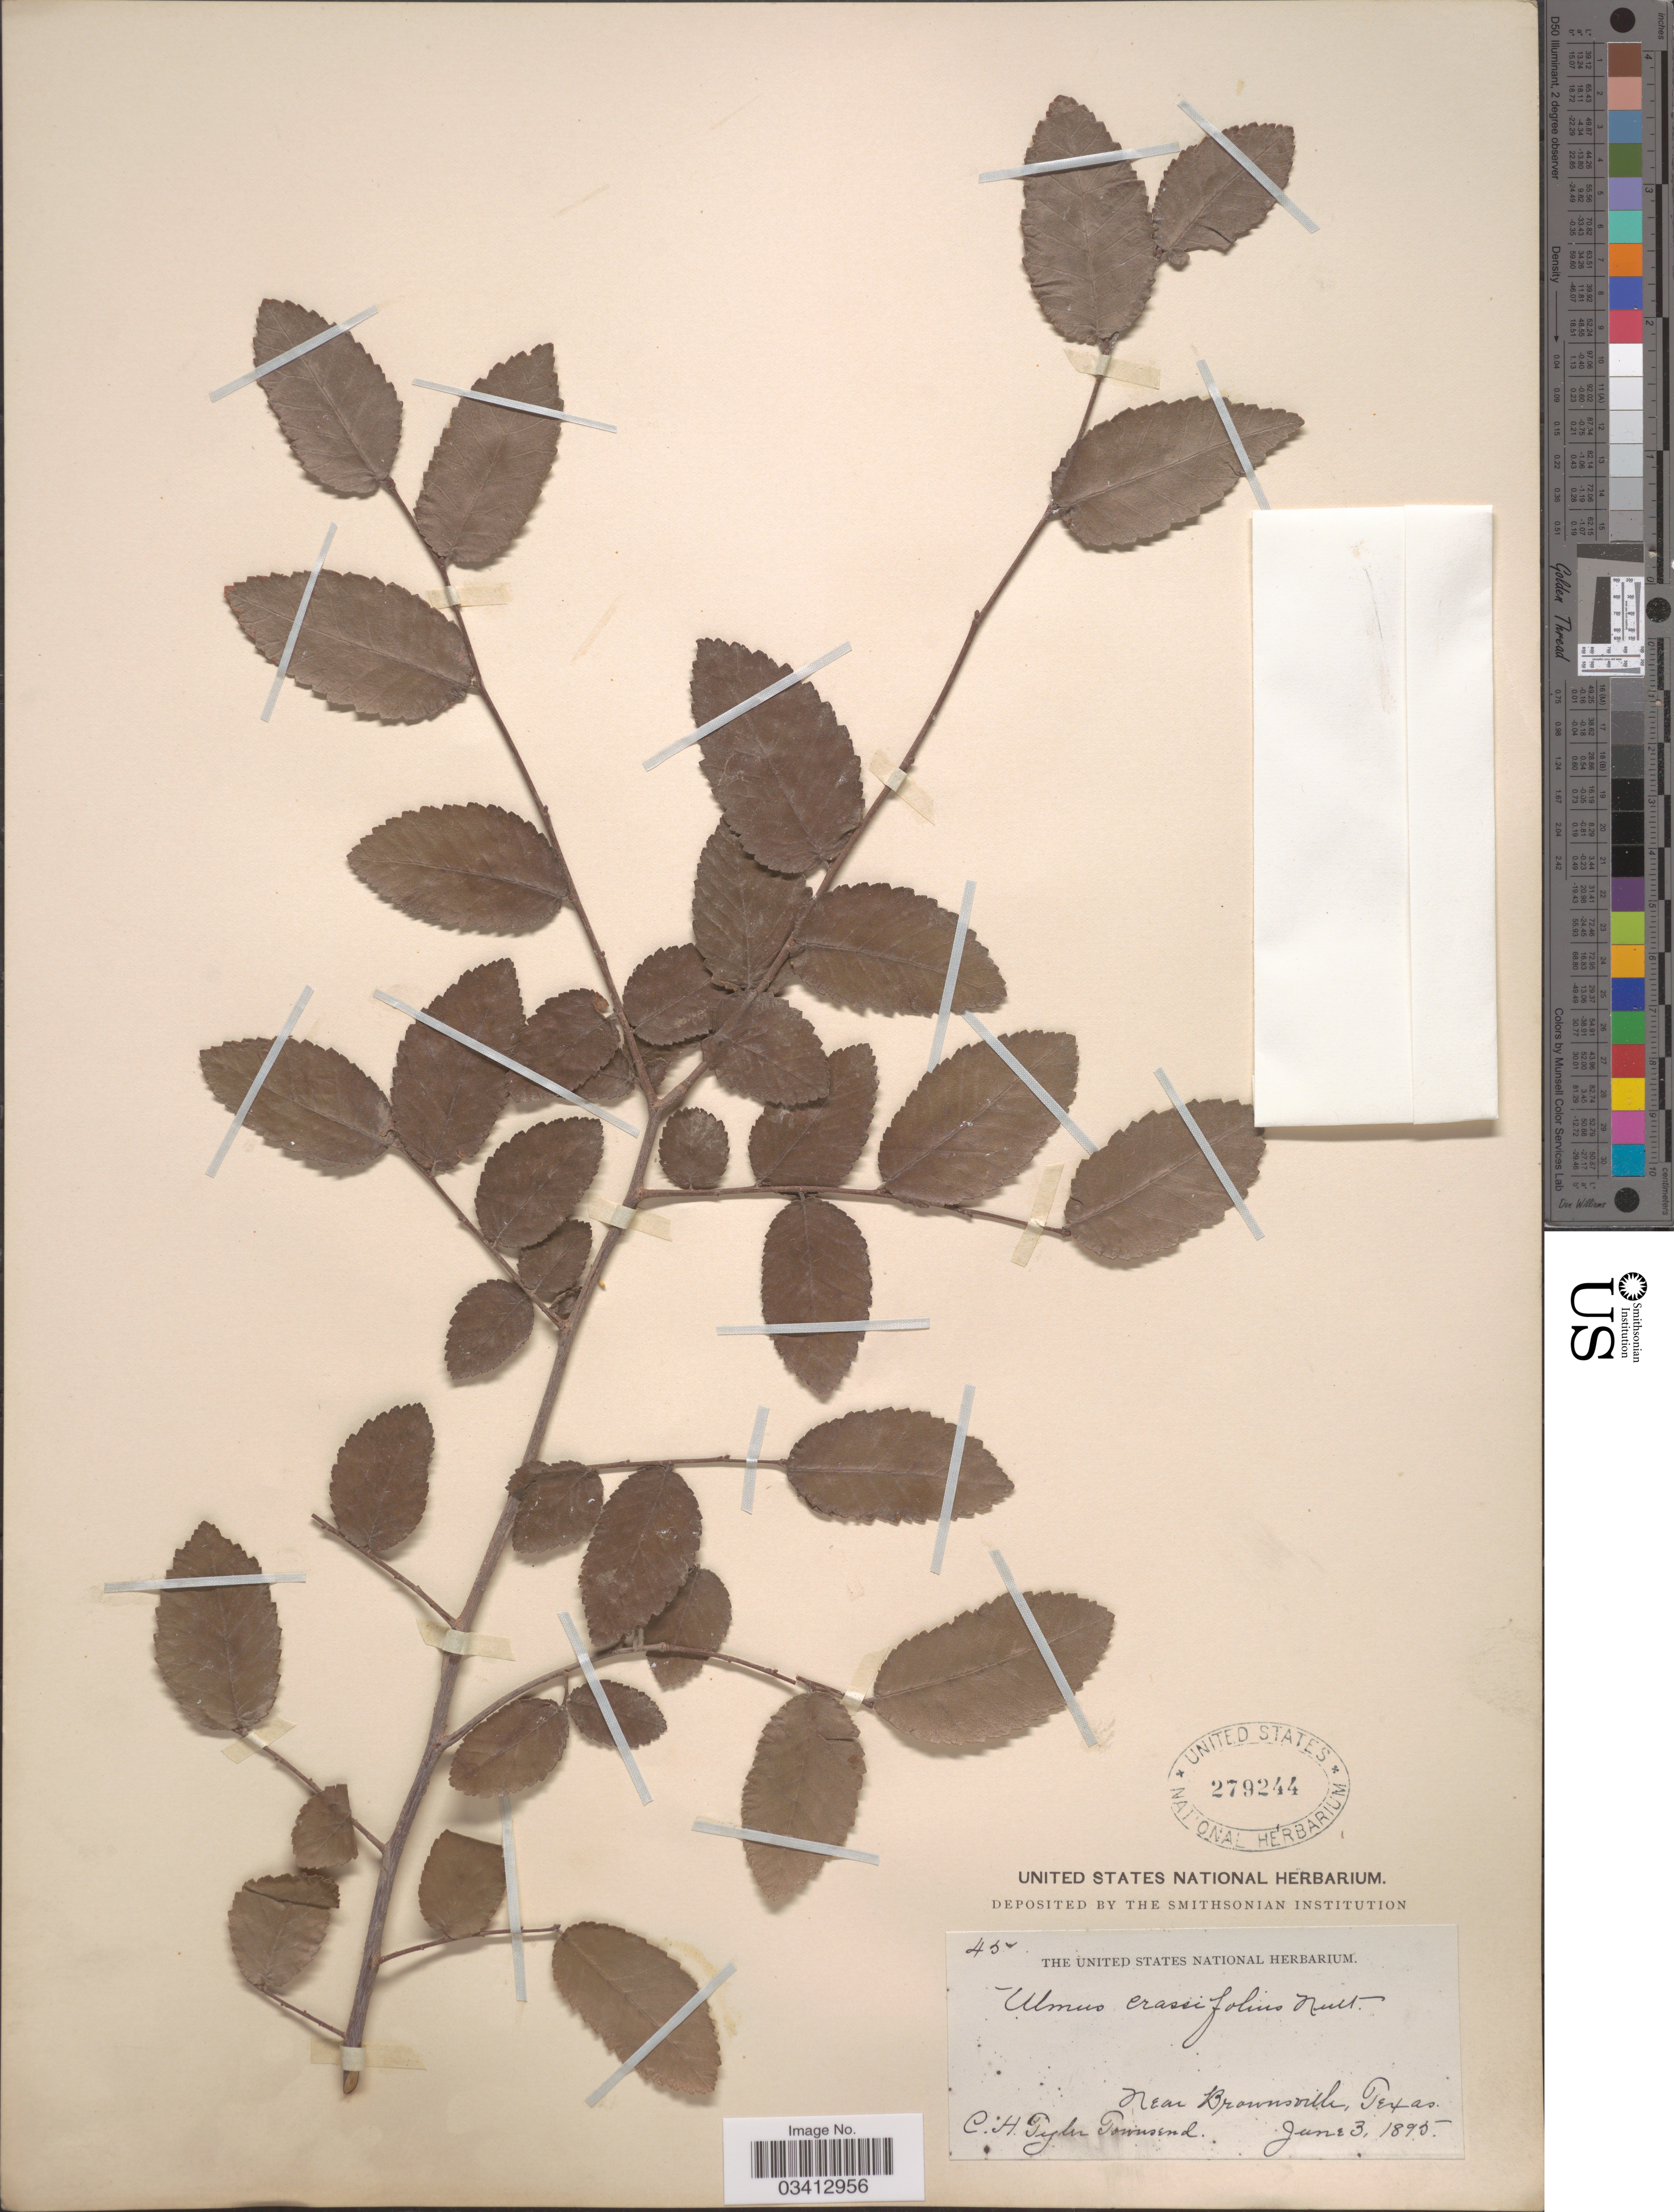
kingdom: Plantae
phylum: Tracheophyta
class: Magnoliopsida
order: Rosales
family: Ulmaceae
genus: Ulmus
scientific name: Ulmus crassifolia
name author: Nutt.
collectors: C. H. T. Townsend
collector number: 45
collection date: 1895-06-03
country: United States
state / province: Texas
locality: Near Brownsville.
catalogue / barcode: US 279244